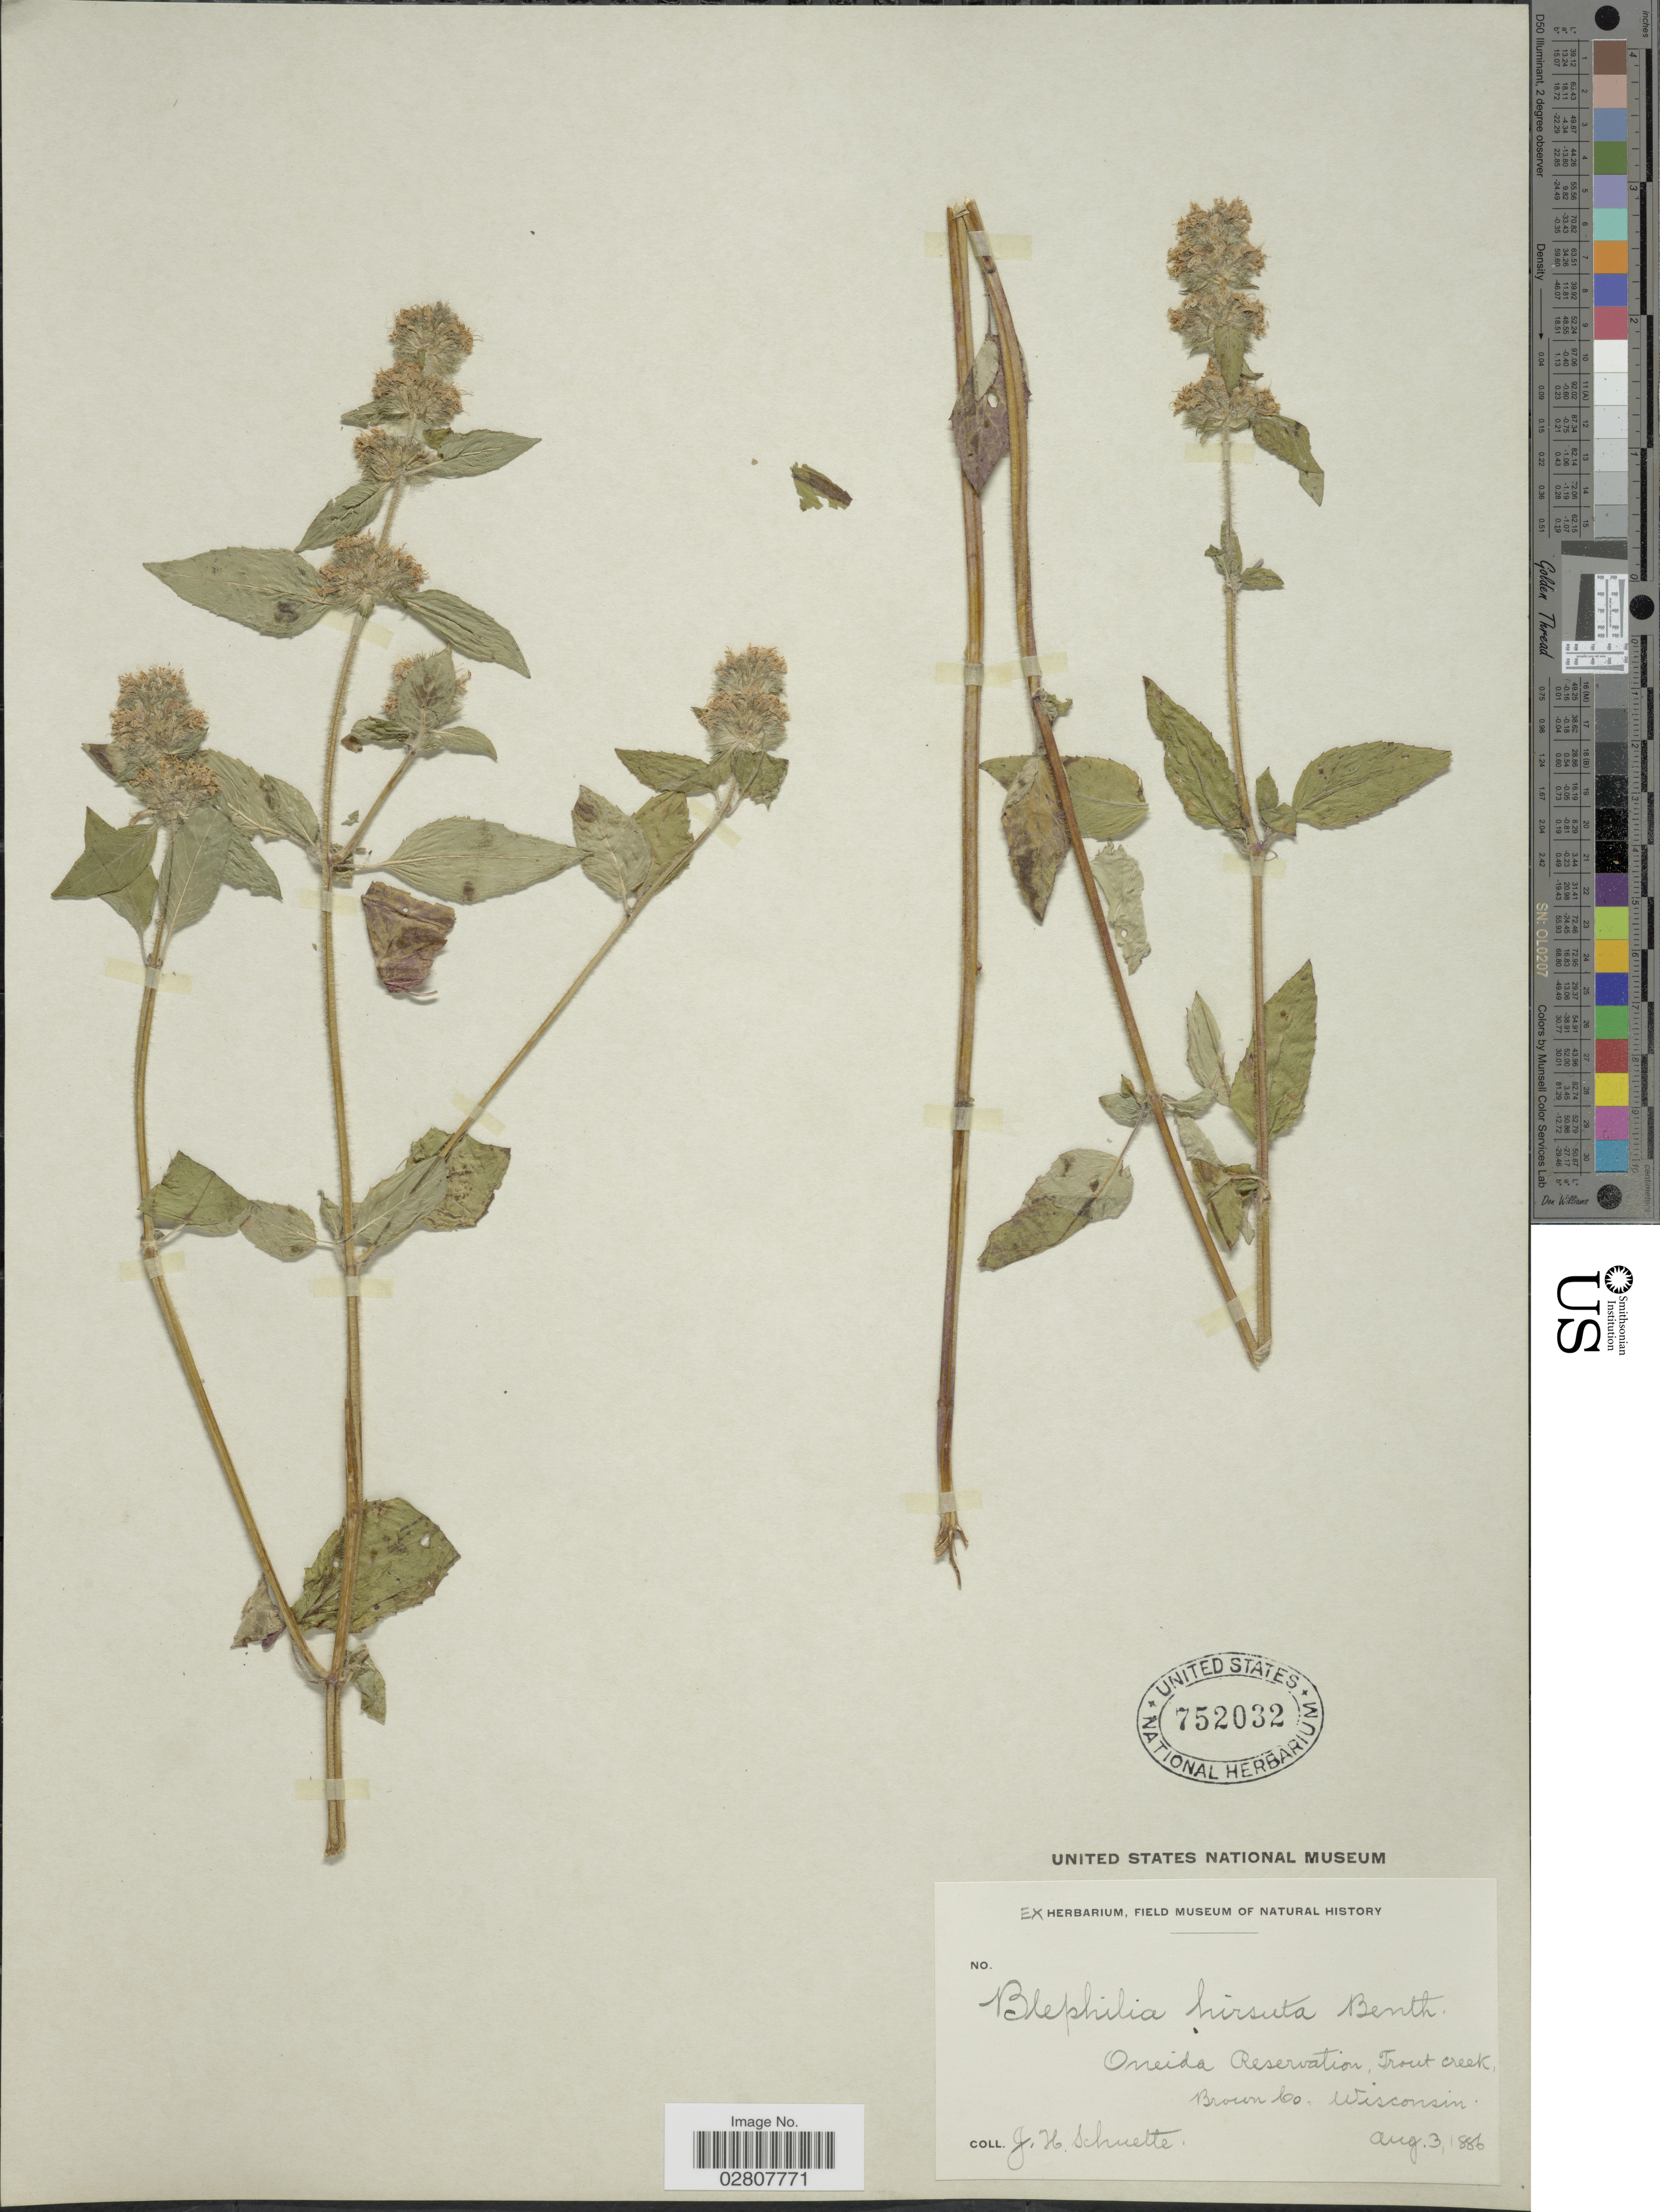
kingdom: Plantae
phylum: Tracheophyta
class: Magnoliopsida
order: Lamiales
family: Lamiaceae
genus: Blephilia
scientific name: Blephilia hirsuta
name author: (Pursh) Benth.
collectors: J. H. Schuette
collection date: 1886-08-03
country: United States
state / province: Wisconsin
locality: Oneida Reservation, Trout creek. Brown Co.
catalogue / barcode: US 752032